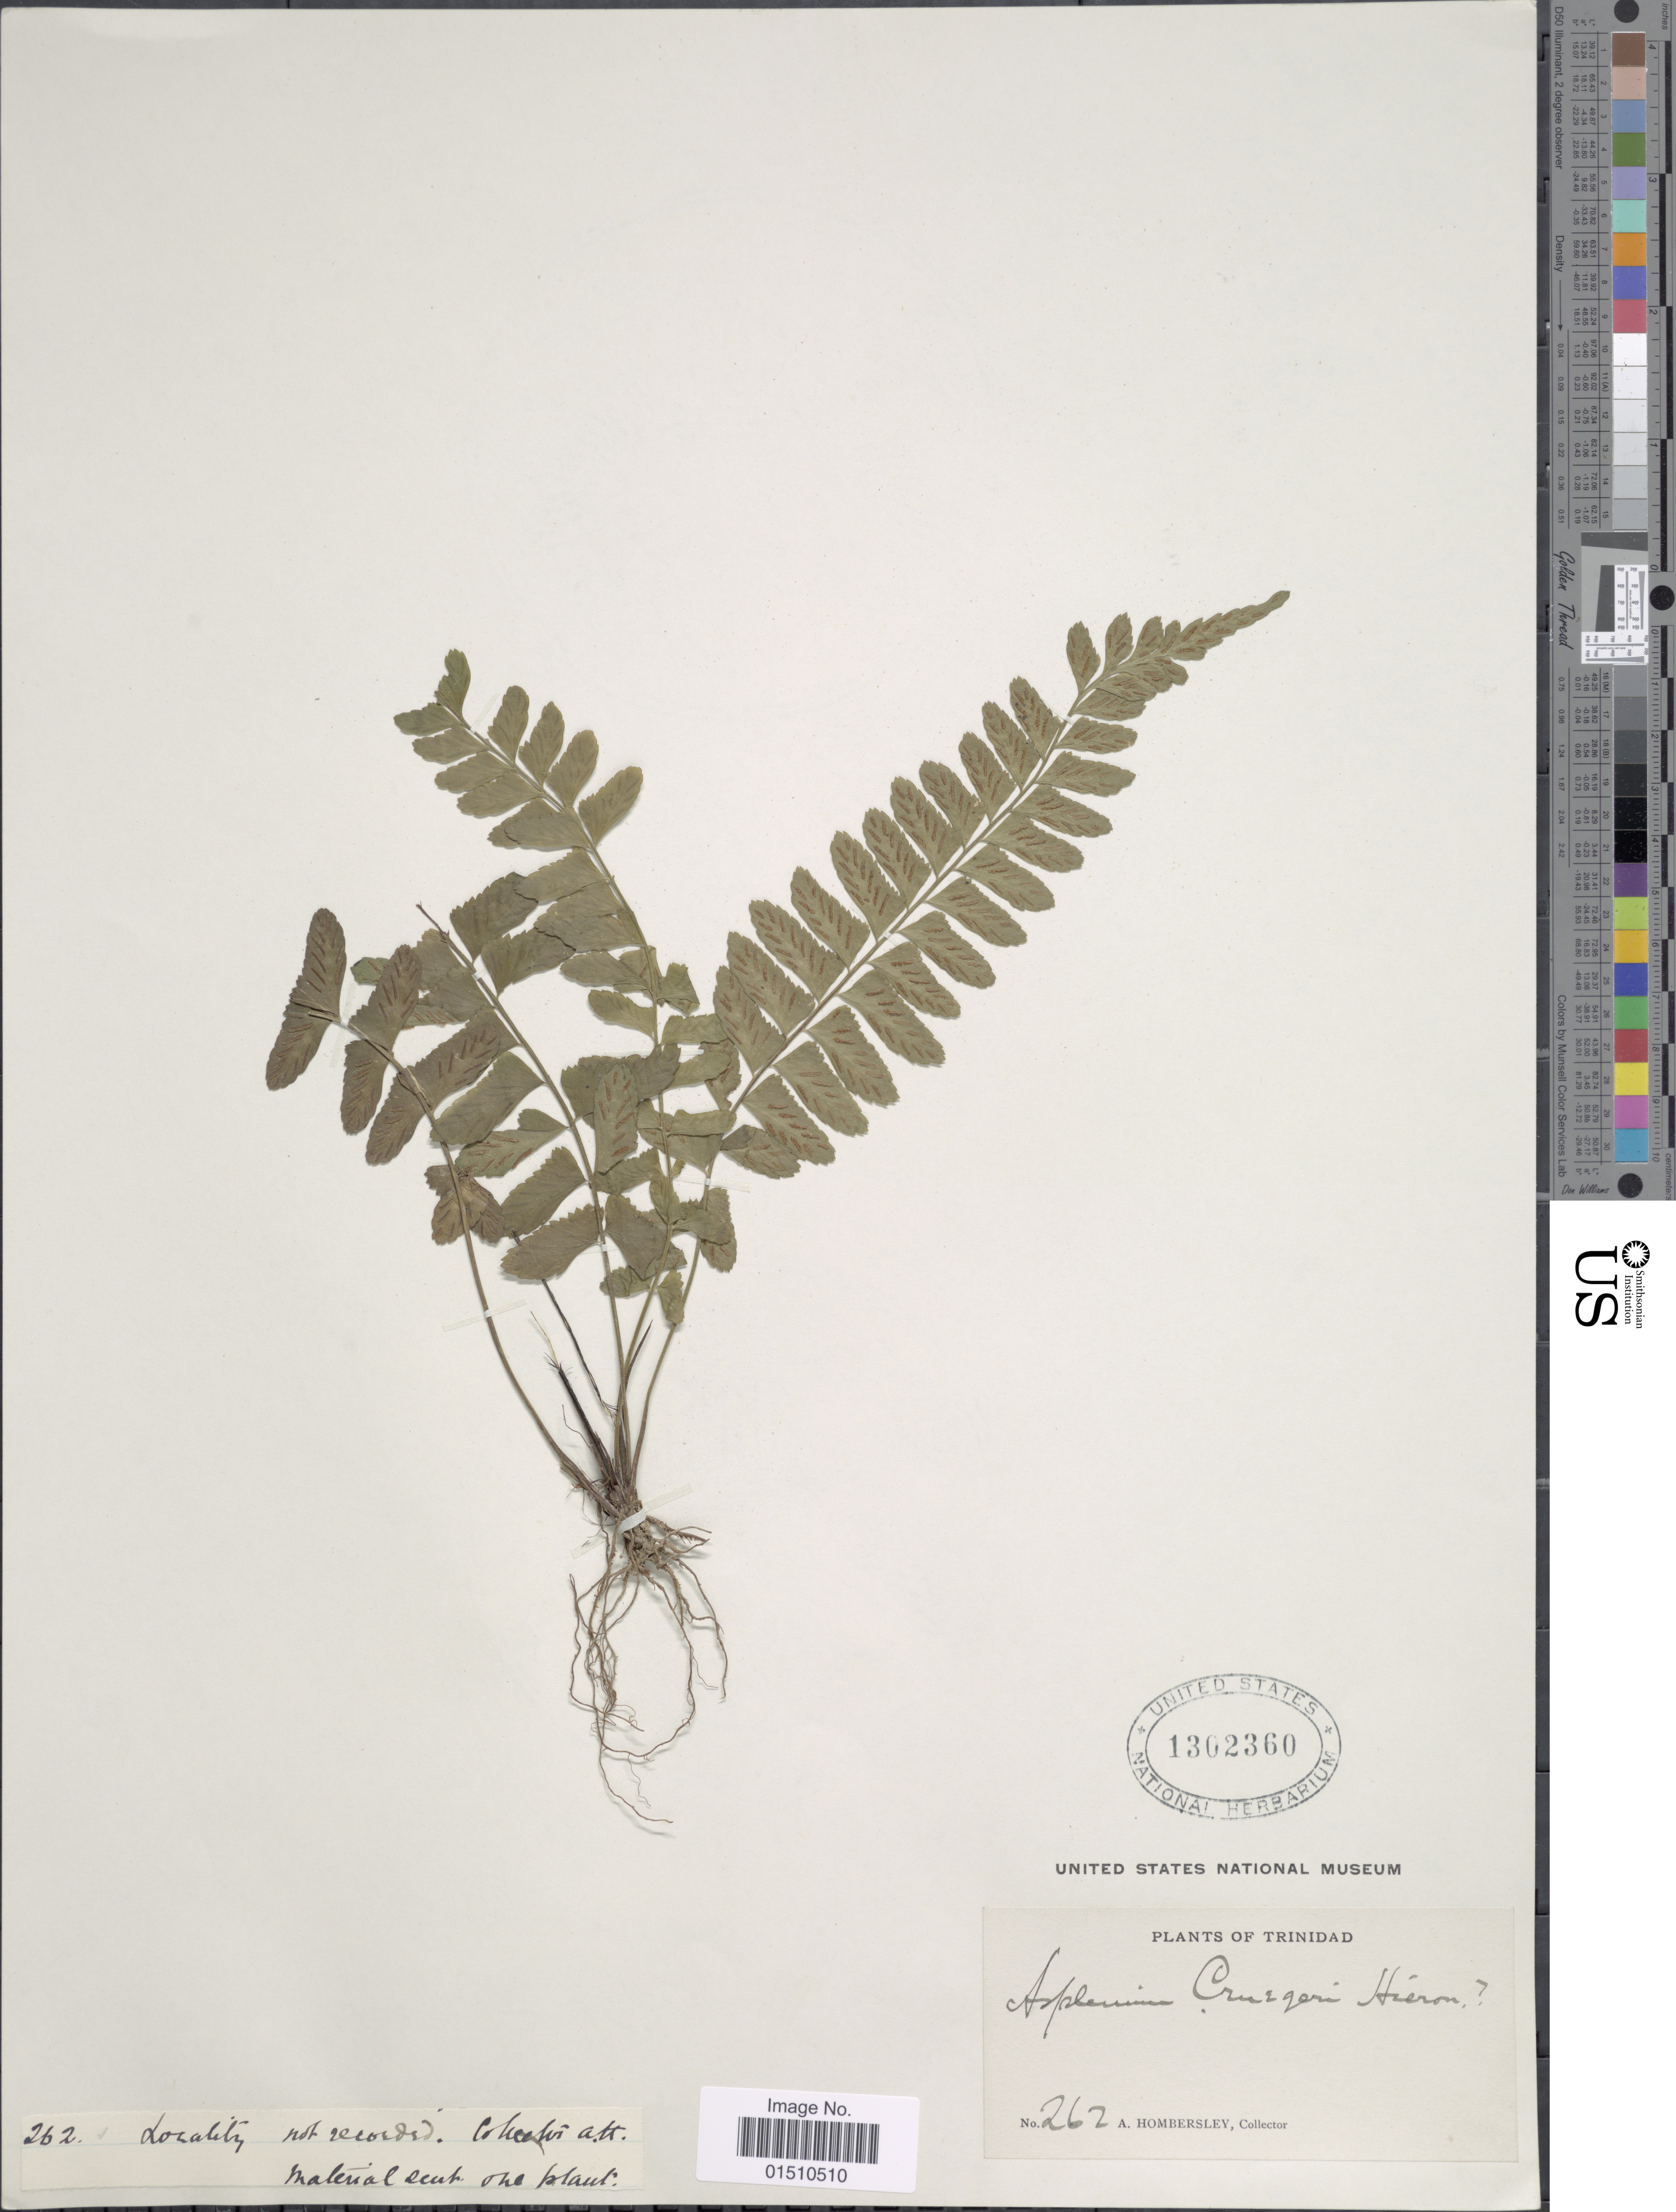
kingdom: Plantae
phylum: Tracheophyta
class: Polypodiopsida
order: Polypodiales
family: Aspleniaceae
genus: Asplenium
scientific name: Asplenium cruegeri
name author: Hieron.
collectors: A. Hombersley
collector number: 262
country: Trinidad and Tobago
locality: Trinidad.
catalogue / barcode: US 1302360